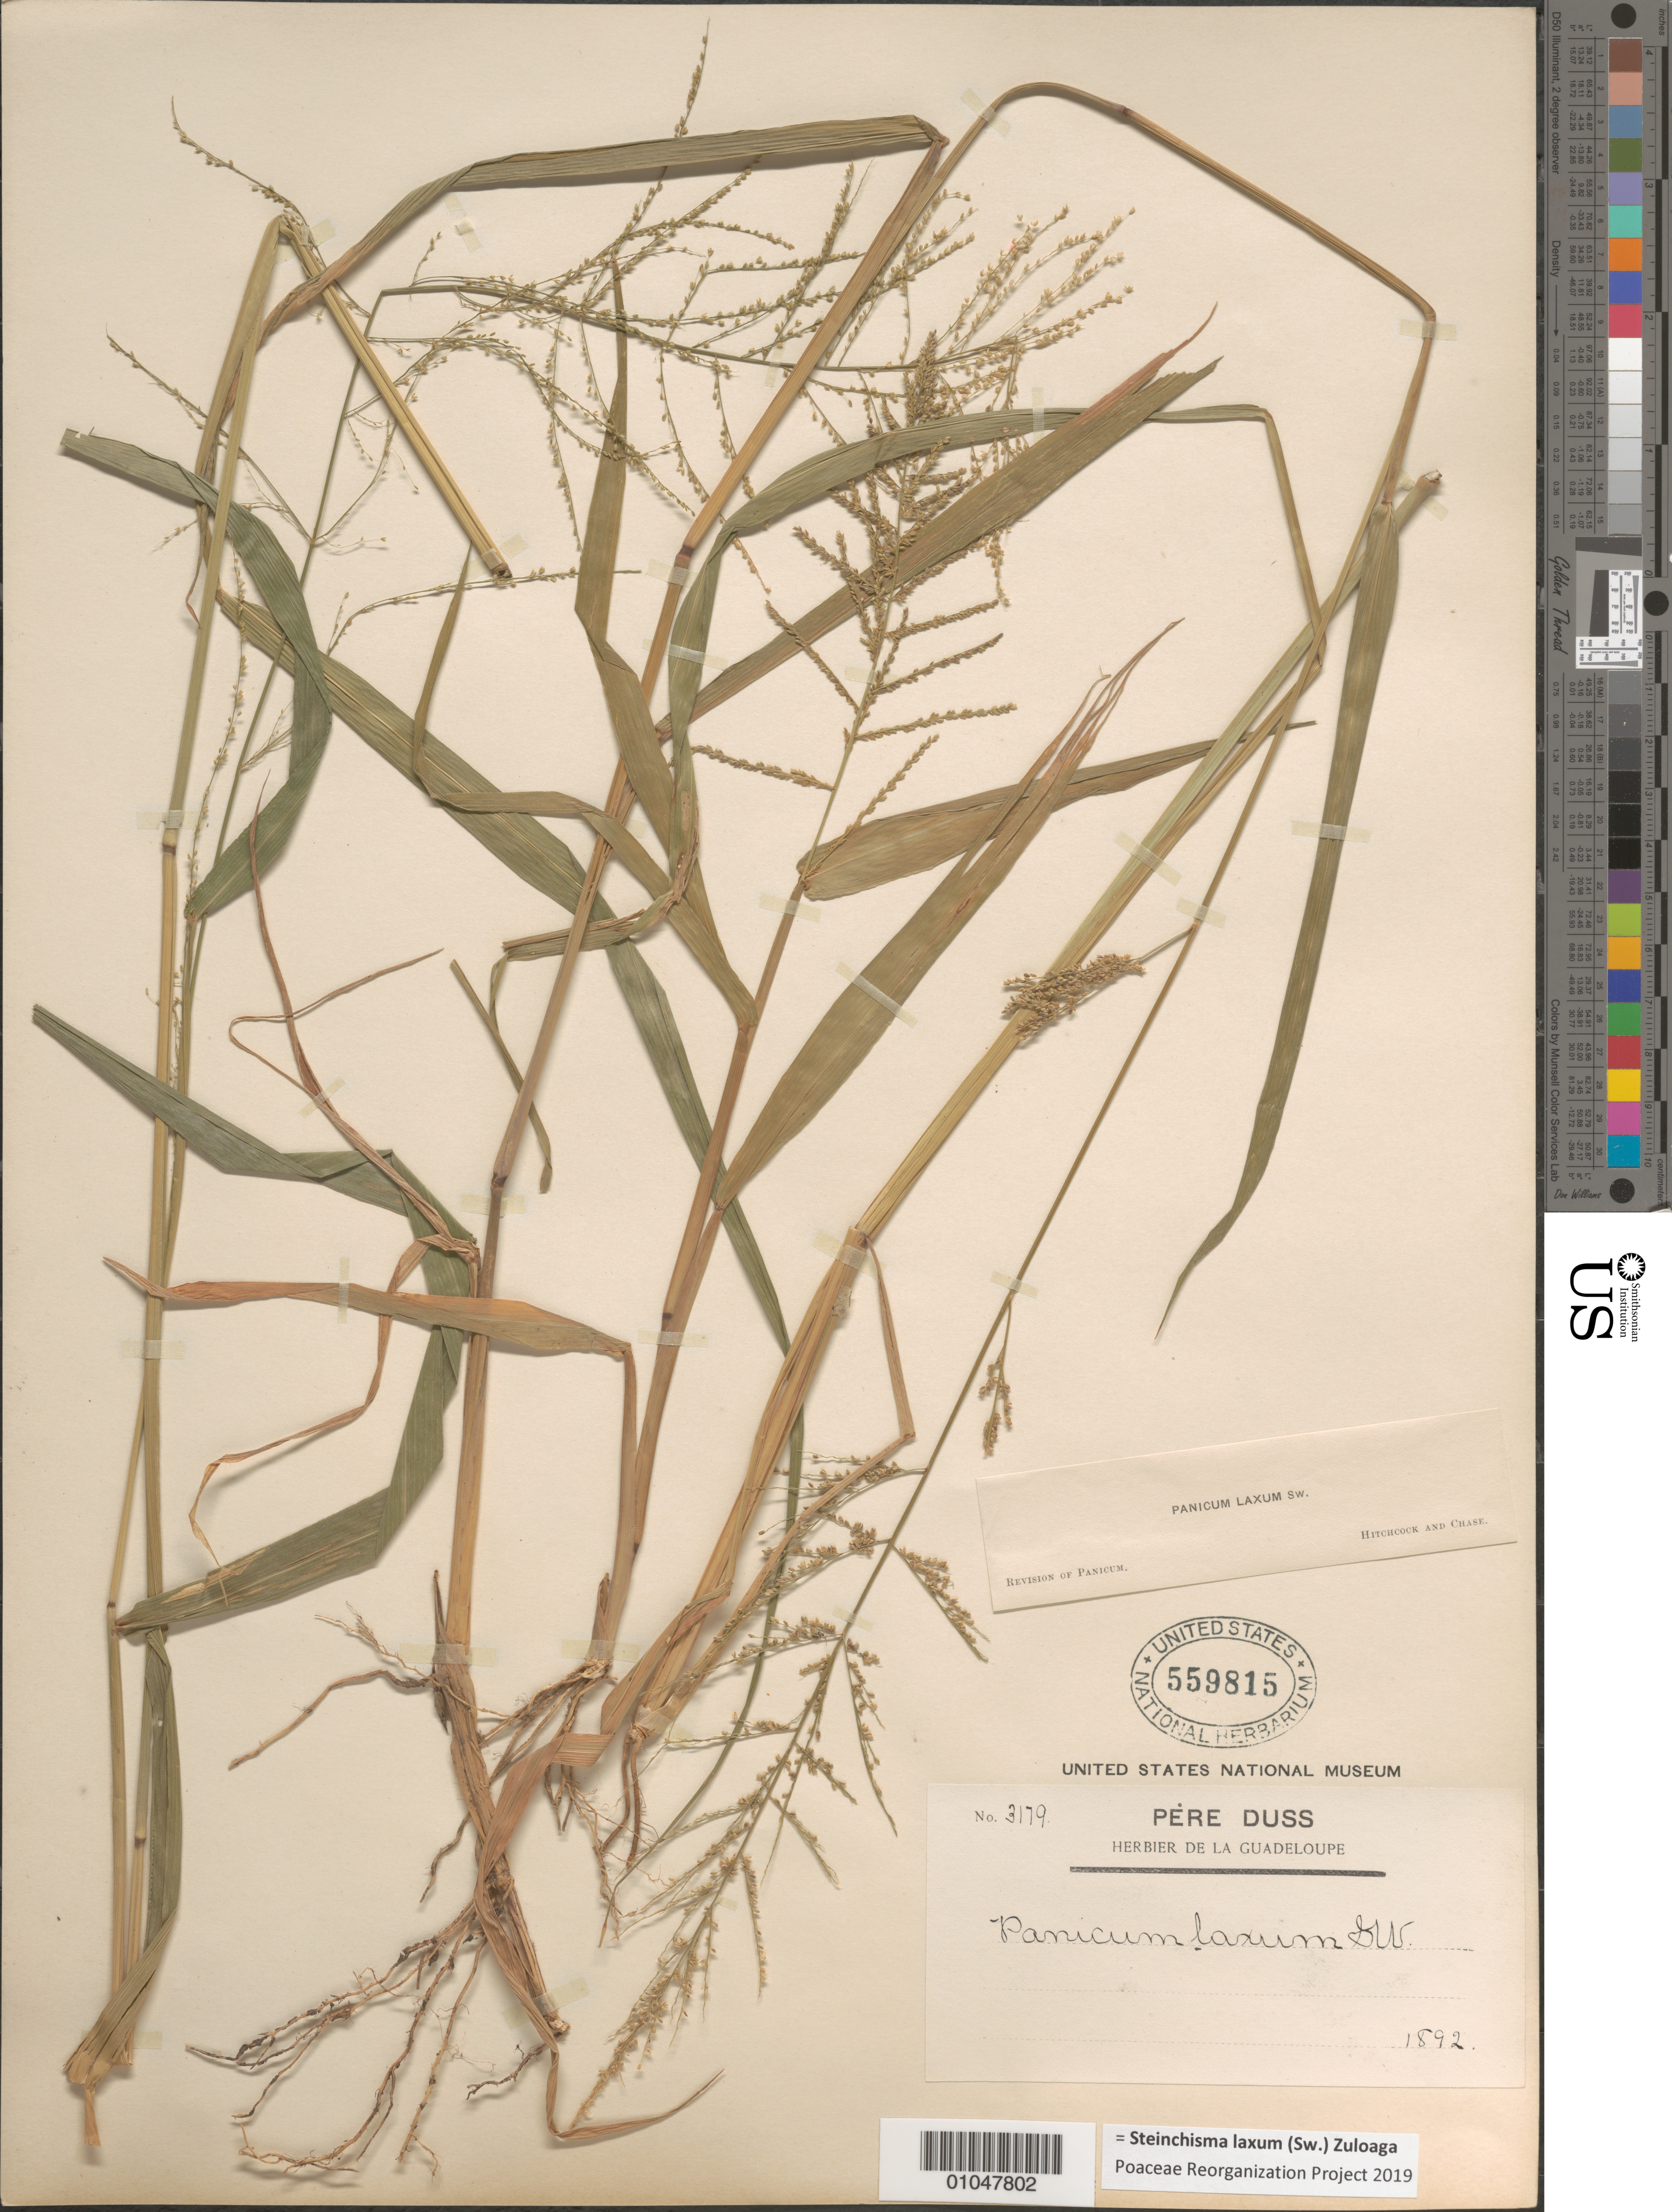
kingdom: Plantae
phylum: Tracheophyta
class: Liliopsida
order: Poales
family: Poaceae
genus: Panicum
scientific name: Panicum laxum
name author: Sw.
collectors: Père Duss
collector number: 3179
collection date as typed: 1892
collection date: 1892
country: Guadeloupe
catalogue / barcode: US 559815